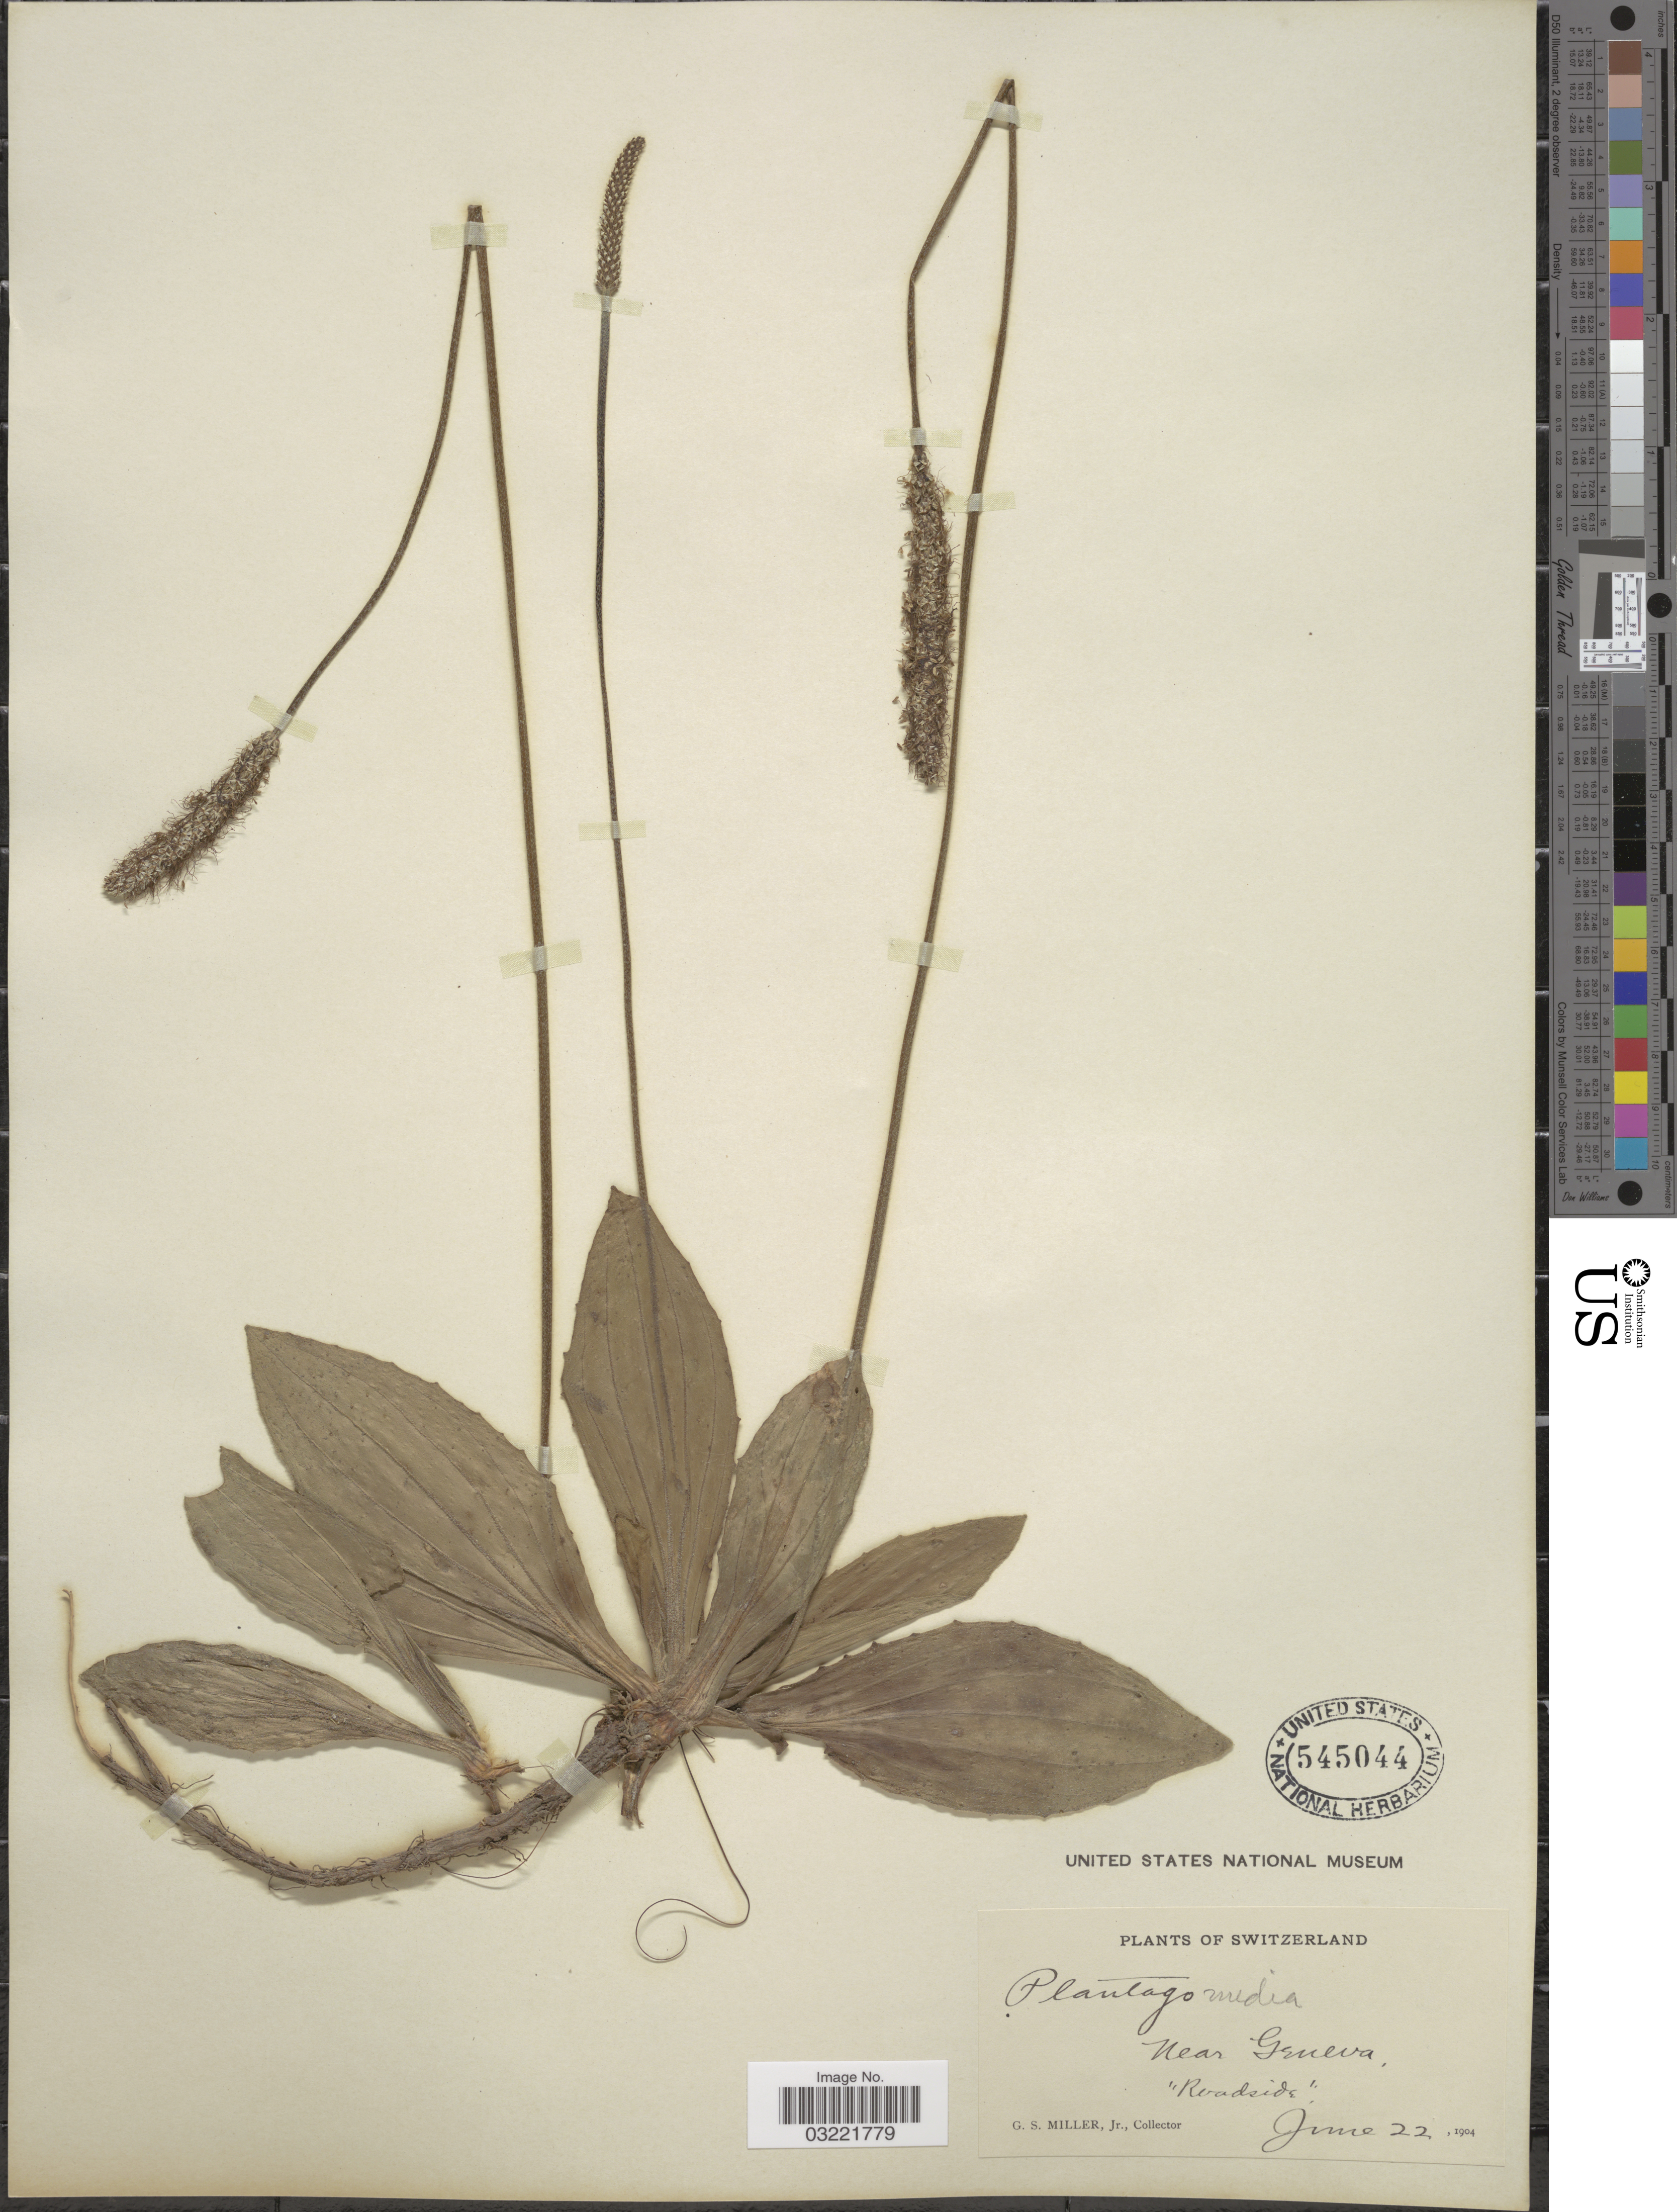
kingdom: Plantae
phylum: Tracheophyta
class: Magnoliopsida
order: Lamiales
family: Plantaginaceae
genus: Plantago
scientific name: Plantago media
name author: L.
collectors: G. S. Miller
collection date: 1904-06-22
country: Switzerland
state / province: Genève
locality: Near Geneva. "Roadside".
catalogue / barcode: US 545044